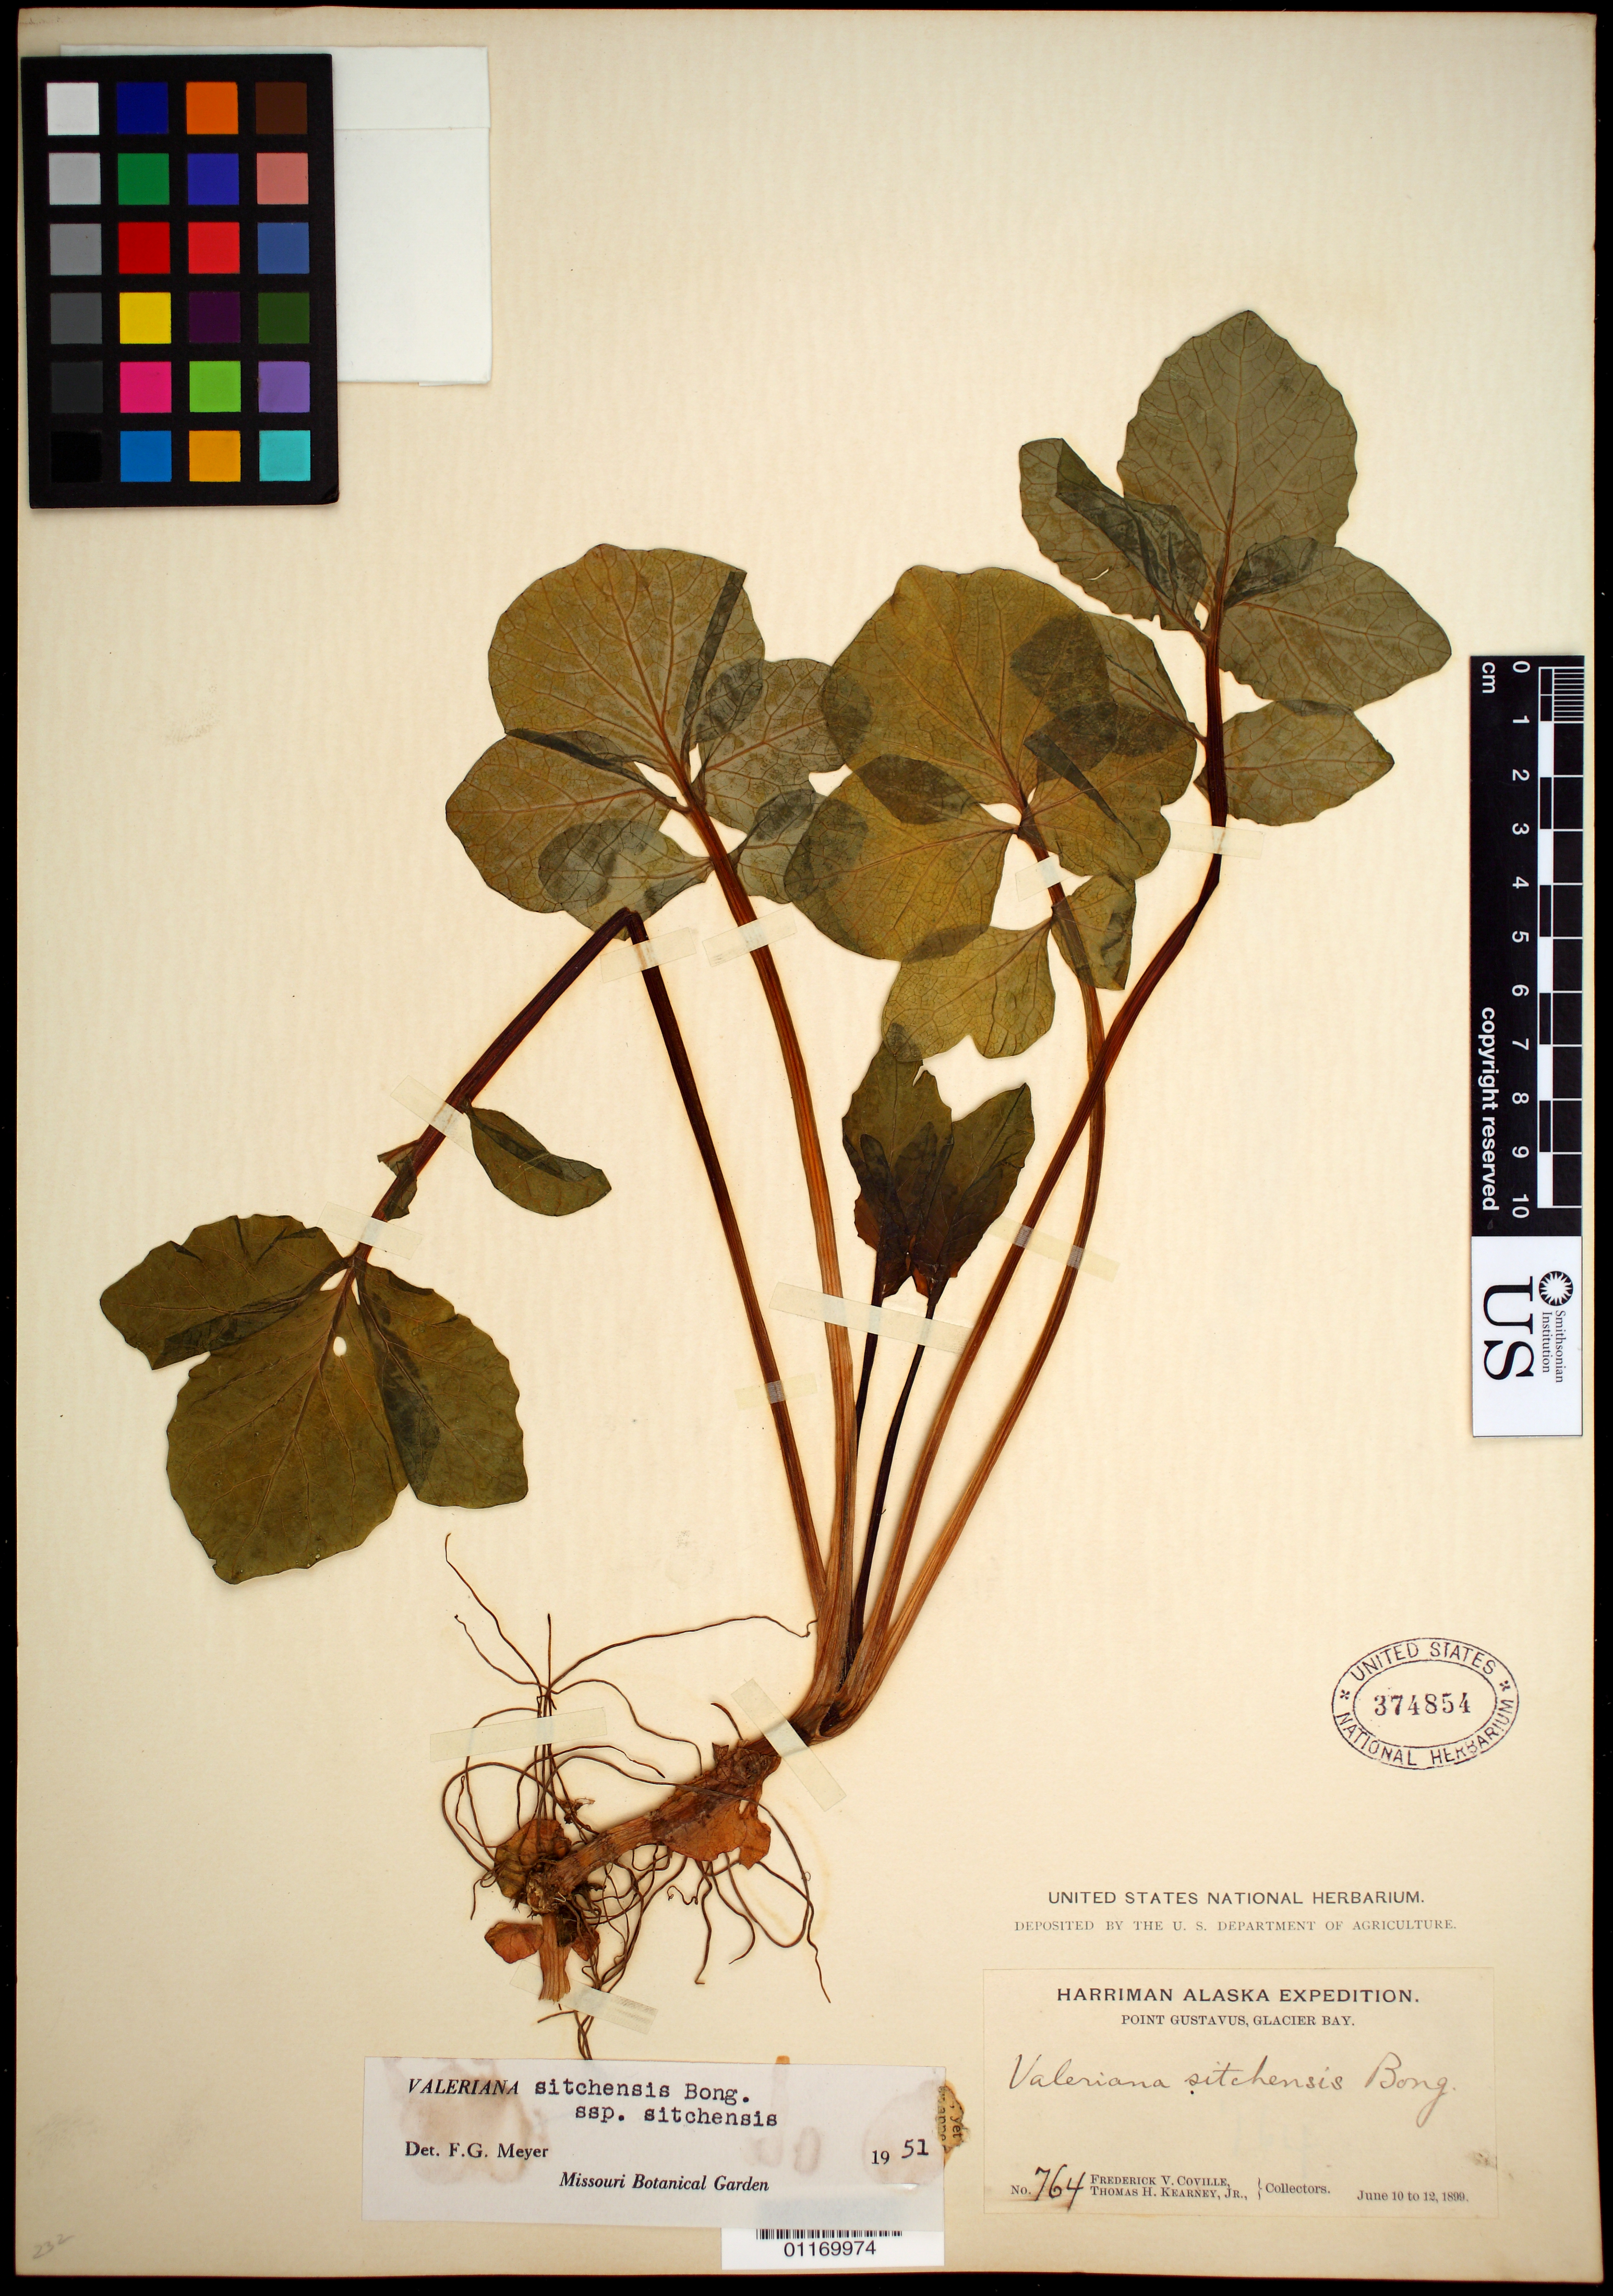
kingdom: Plantae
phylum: Tracheophyta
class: Magnoliopsida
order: Dipsacales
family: Caprifoliaceae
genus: Valeriana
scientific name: Valeriana sitchensis subsp. sitchensis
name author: Bong.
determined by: Meyer, F. G.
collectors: F. V. Coville & T. H. Kearney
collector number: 764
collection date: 1899-06-10/1899-06-12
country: United States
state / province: Alaska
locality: Point Gustavus, Glacier Bay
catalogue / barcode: US 374854